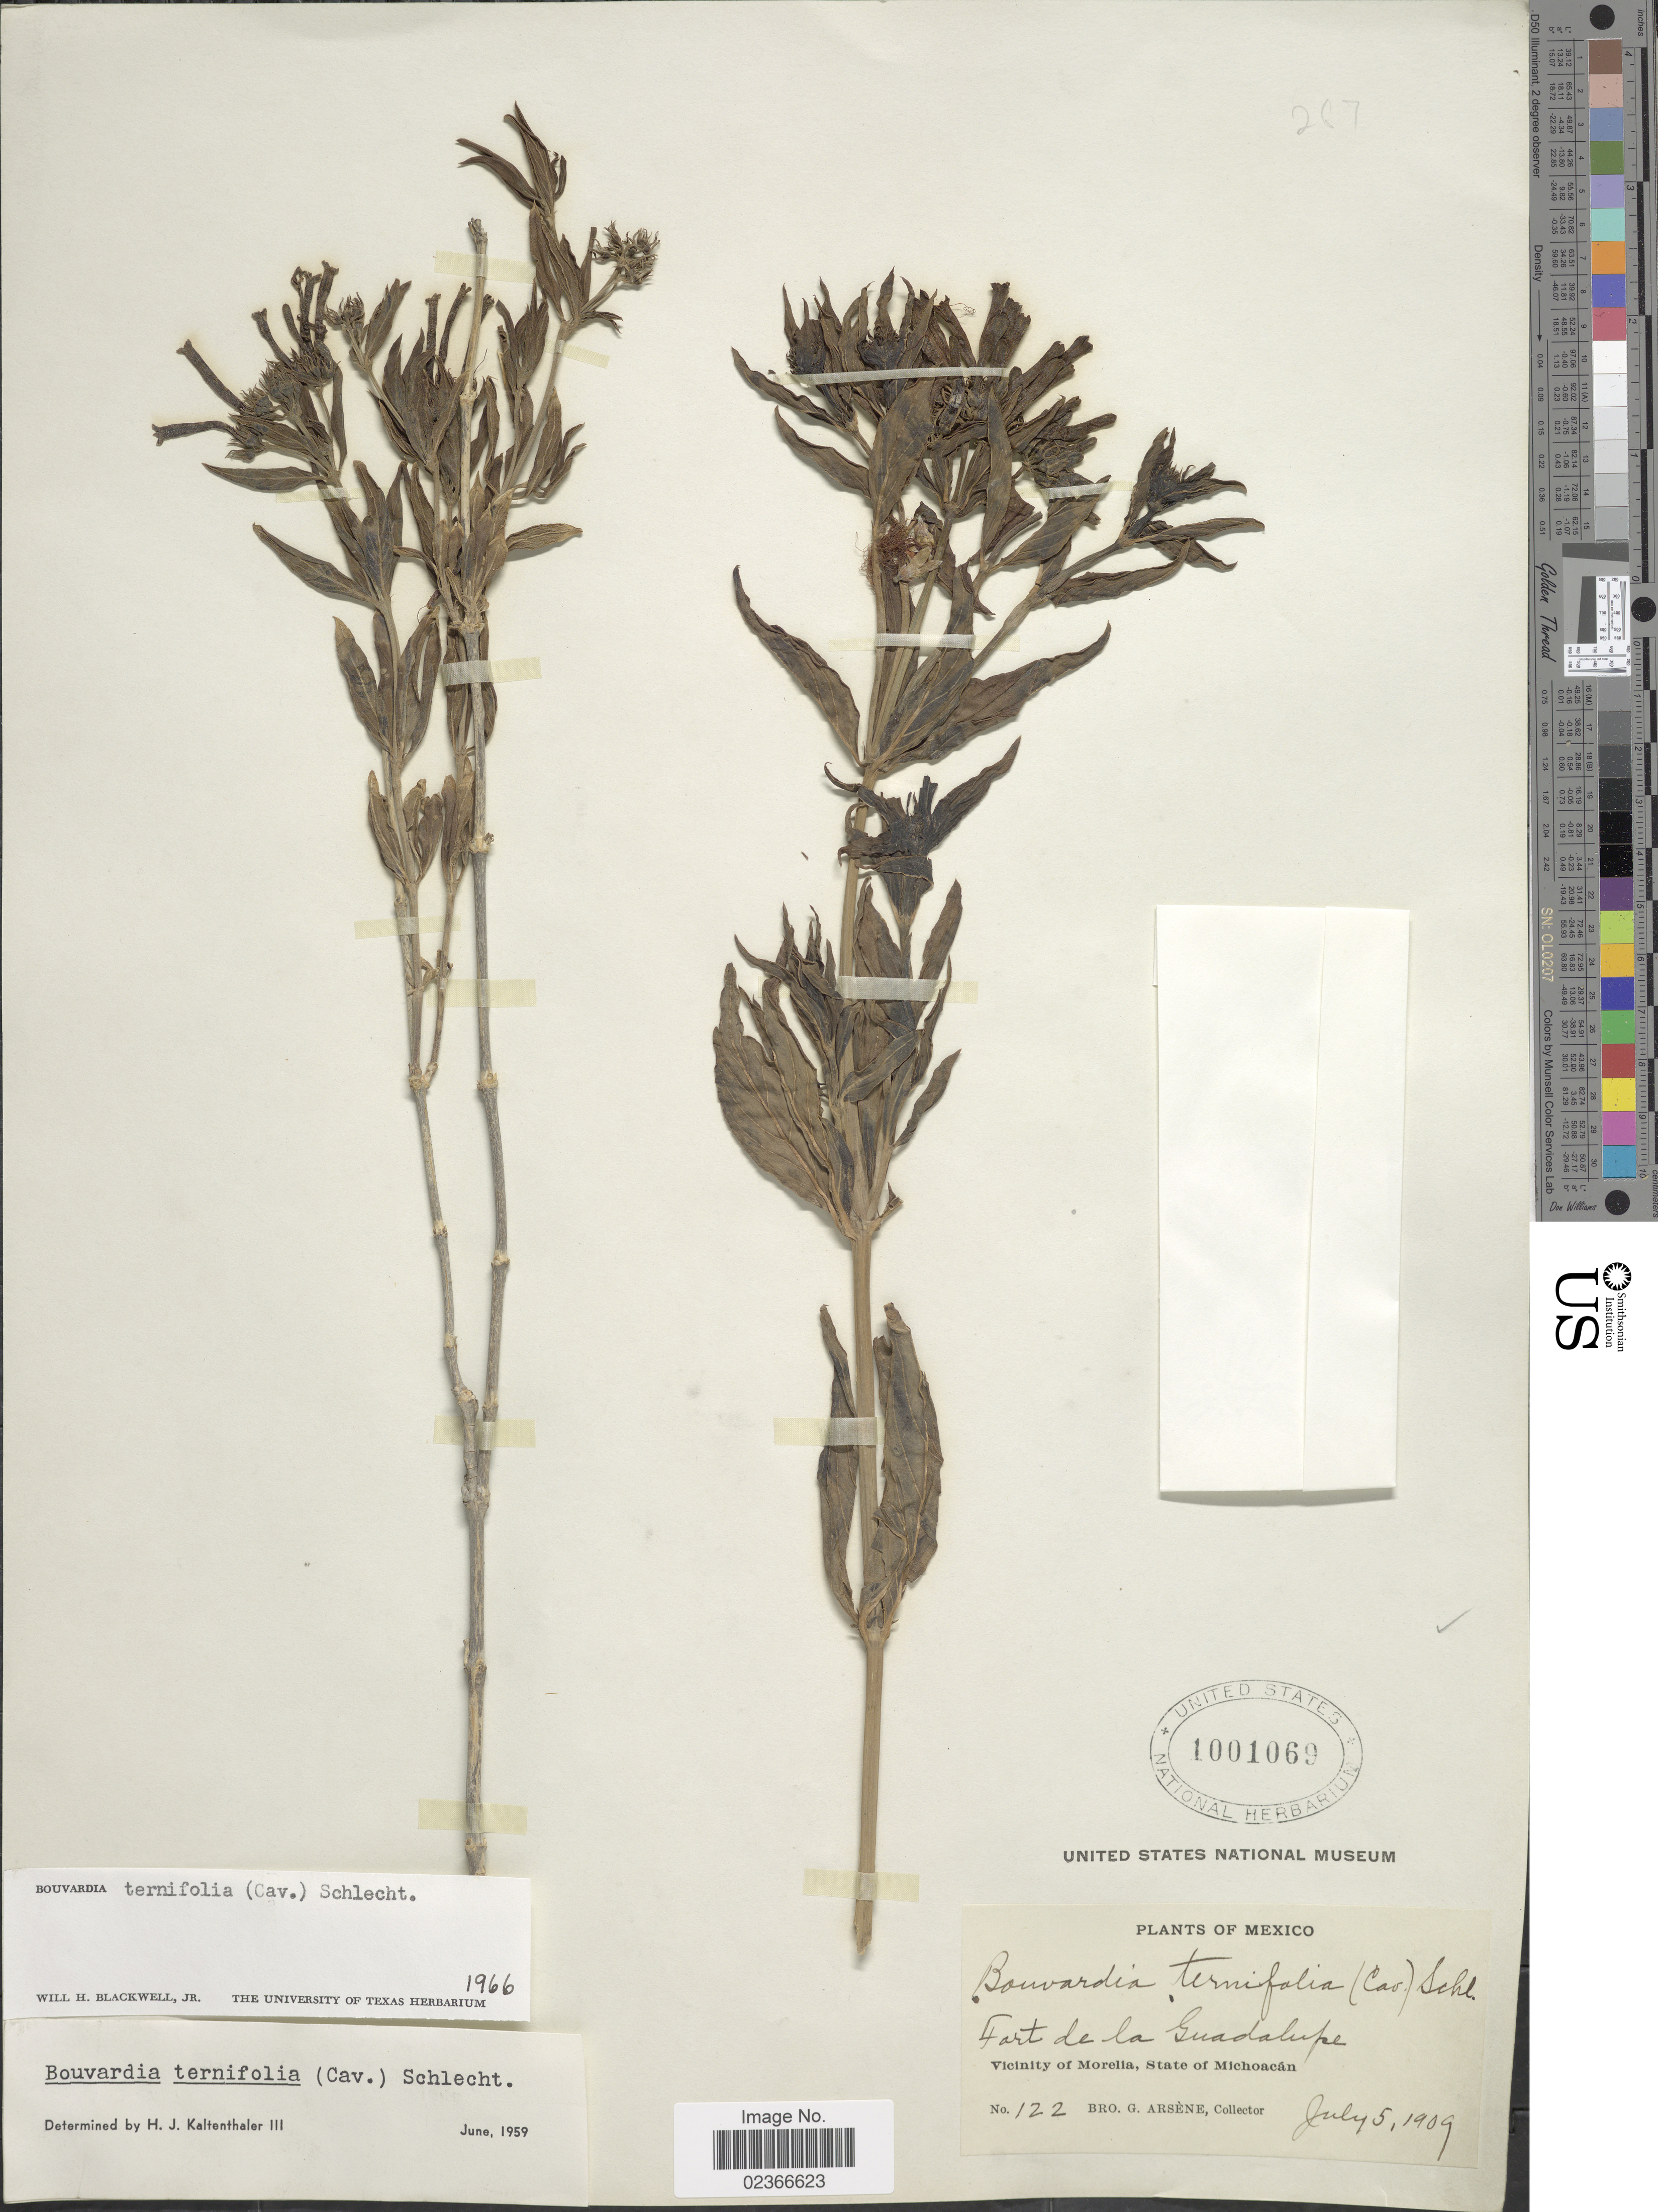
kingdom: Plantae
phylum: Tracheophyta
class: Magnoliopsida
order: Gentianales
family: Rubiaceae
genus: Bouvardia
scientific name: Bouvardia ternifolia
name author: (Cav.) Schltdl.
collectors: Bro. G. Arsène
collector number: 122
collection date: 1909-07-05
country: Mexico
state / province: Michoacán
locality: Fort de la Guadalupe. Vicinity of Morelia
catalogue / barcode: US 1001069